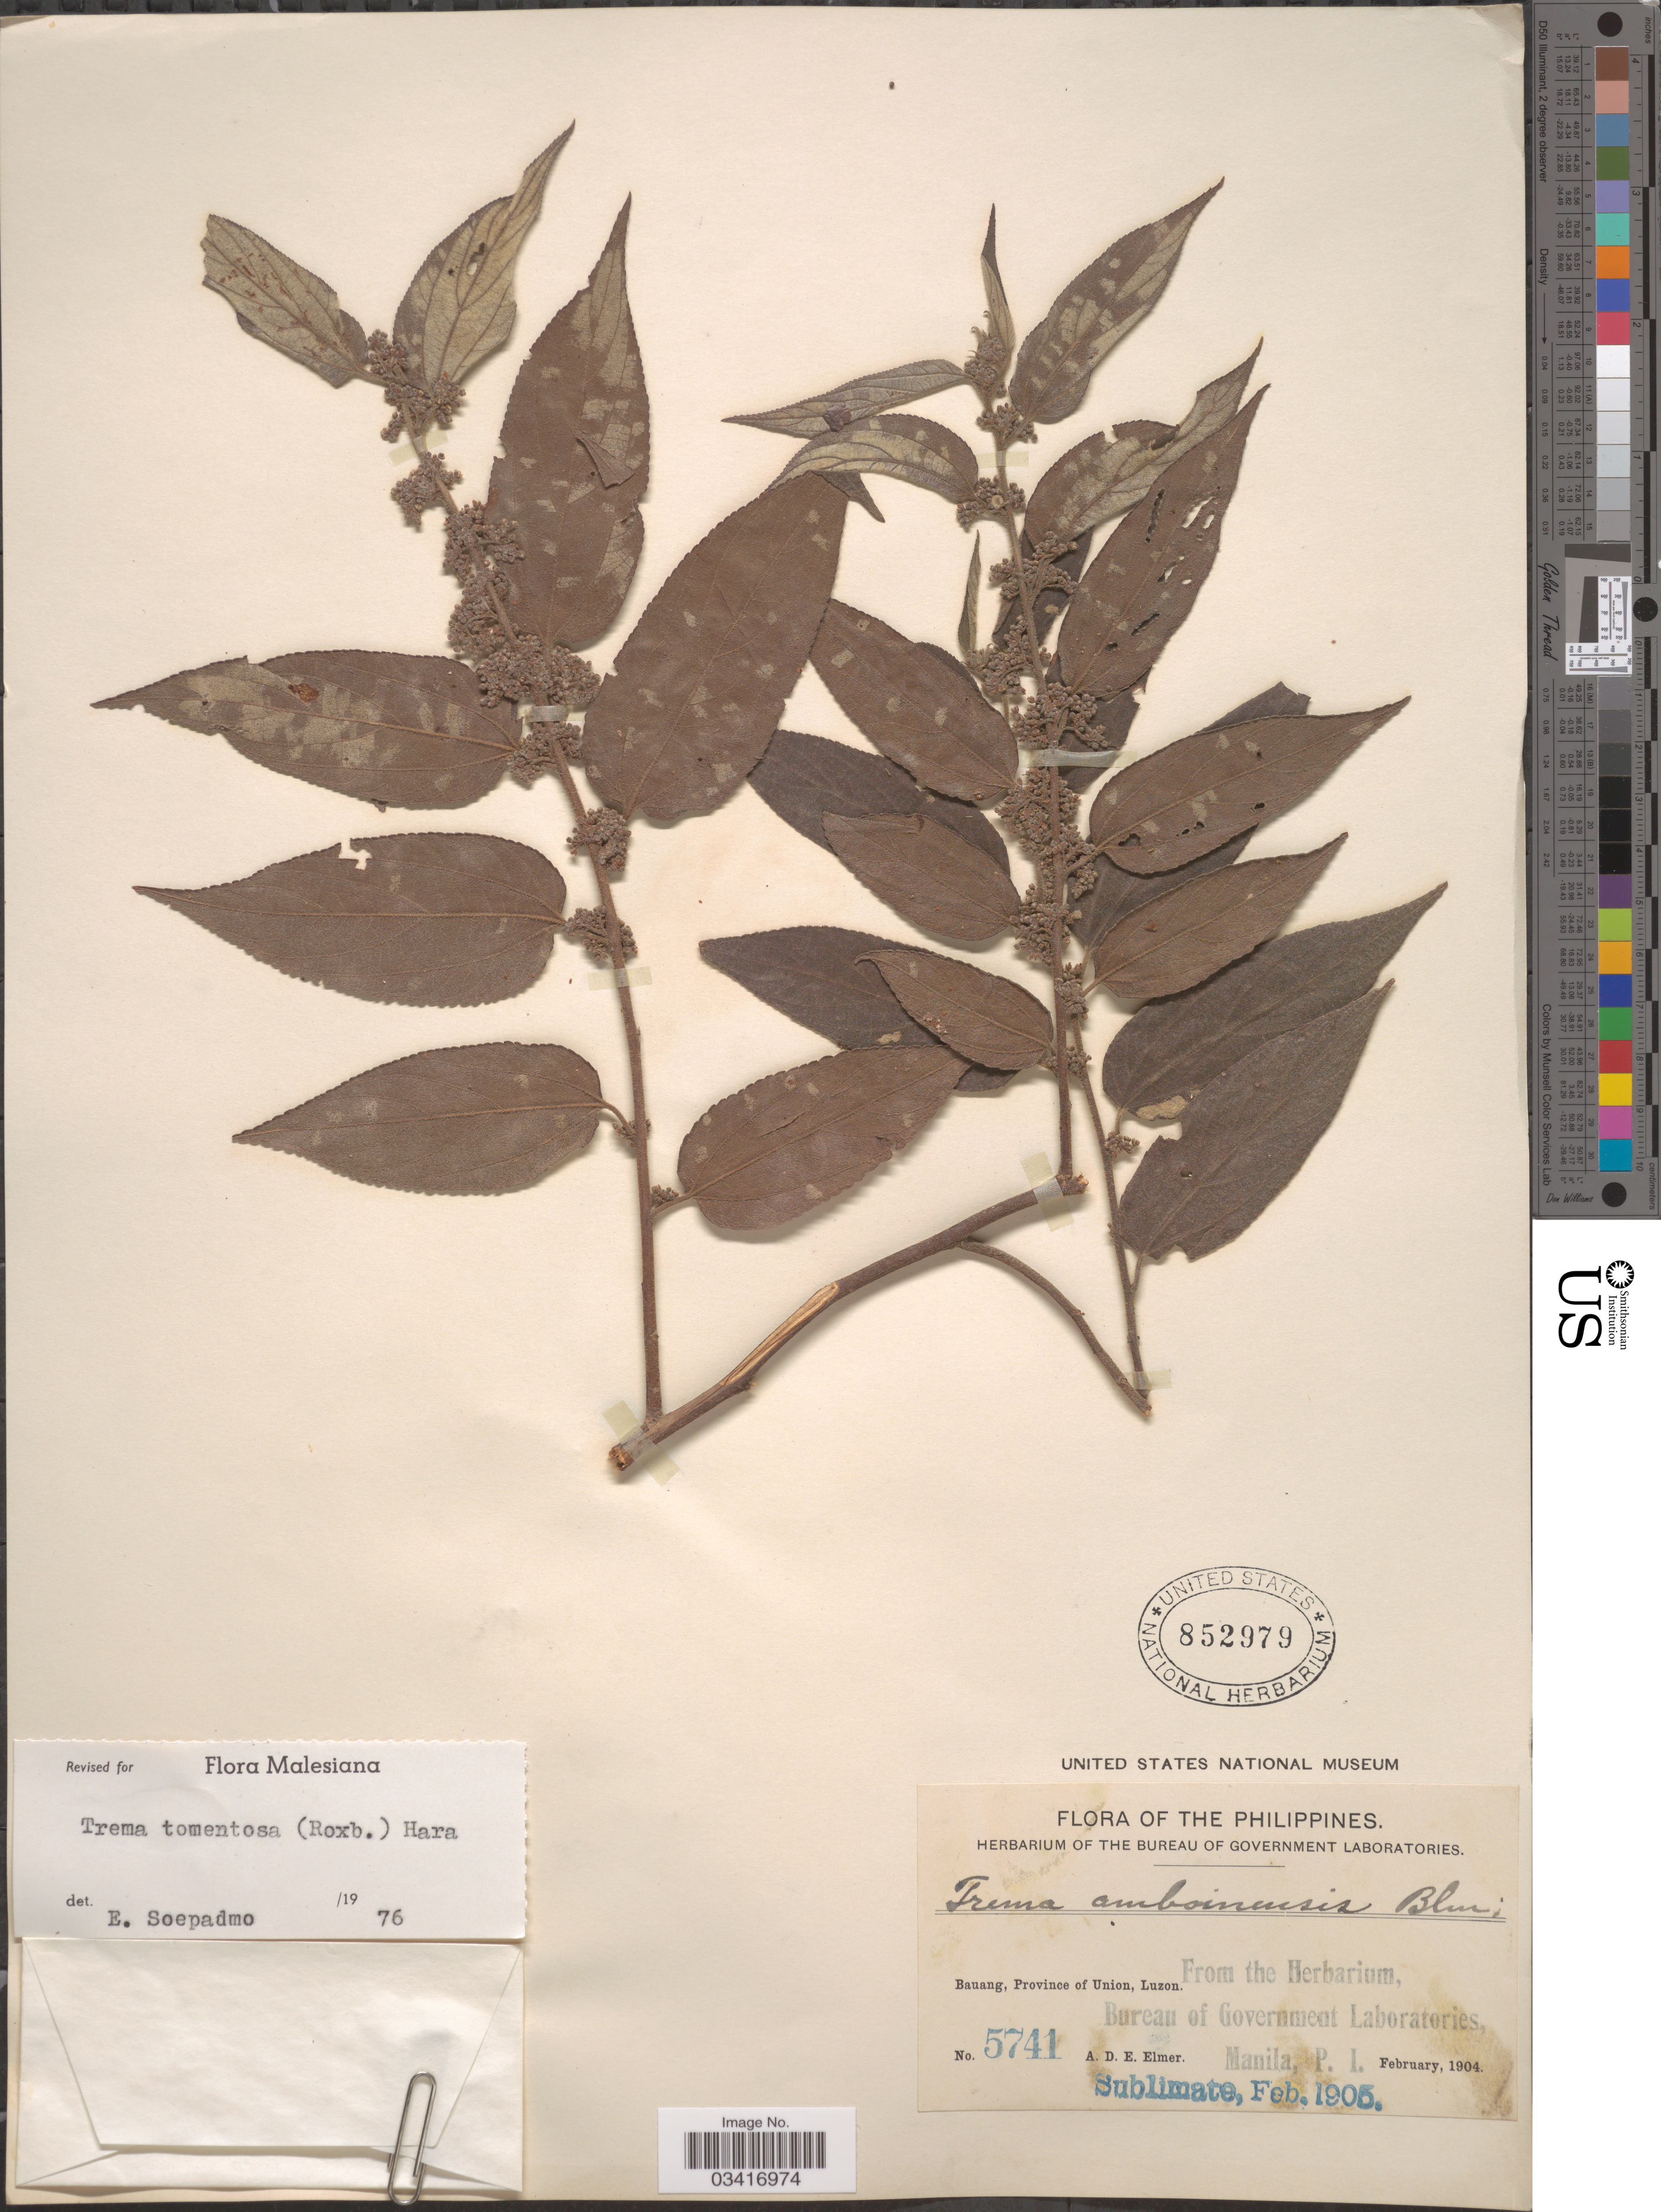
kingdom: Plantae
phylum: Tracheophyta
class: Magnoliopsida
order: Rosales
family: Cannabaceae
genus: Trema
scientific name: Trema tomentosum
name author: (Roxb.) Y. Hara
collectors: A. D. E. Elmer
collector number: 5741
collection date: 1904-02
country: Philippines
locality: Bauang, Province of Union, Luzon.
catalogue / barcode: US 852979